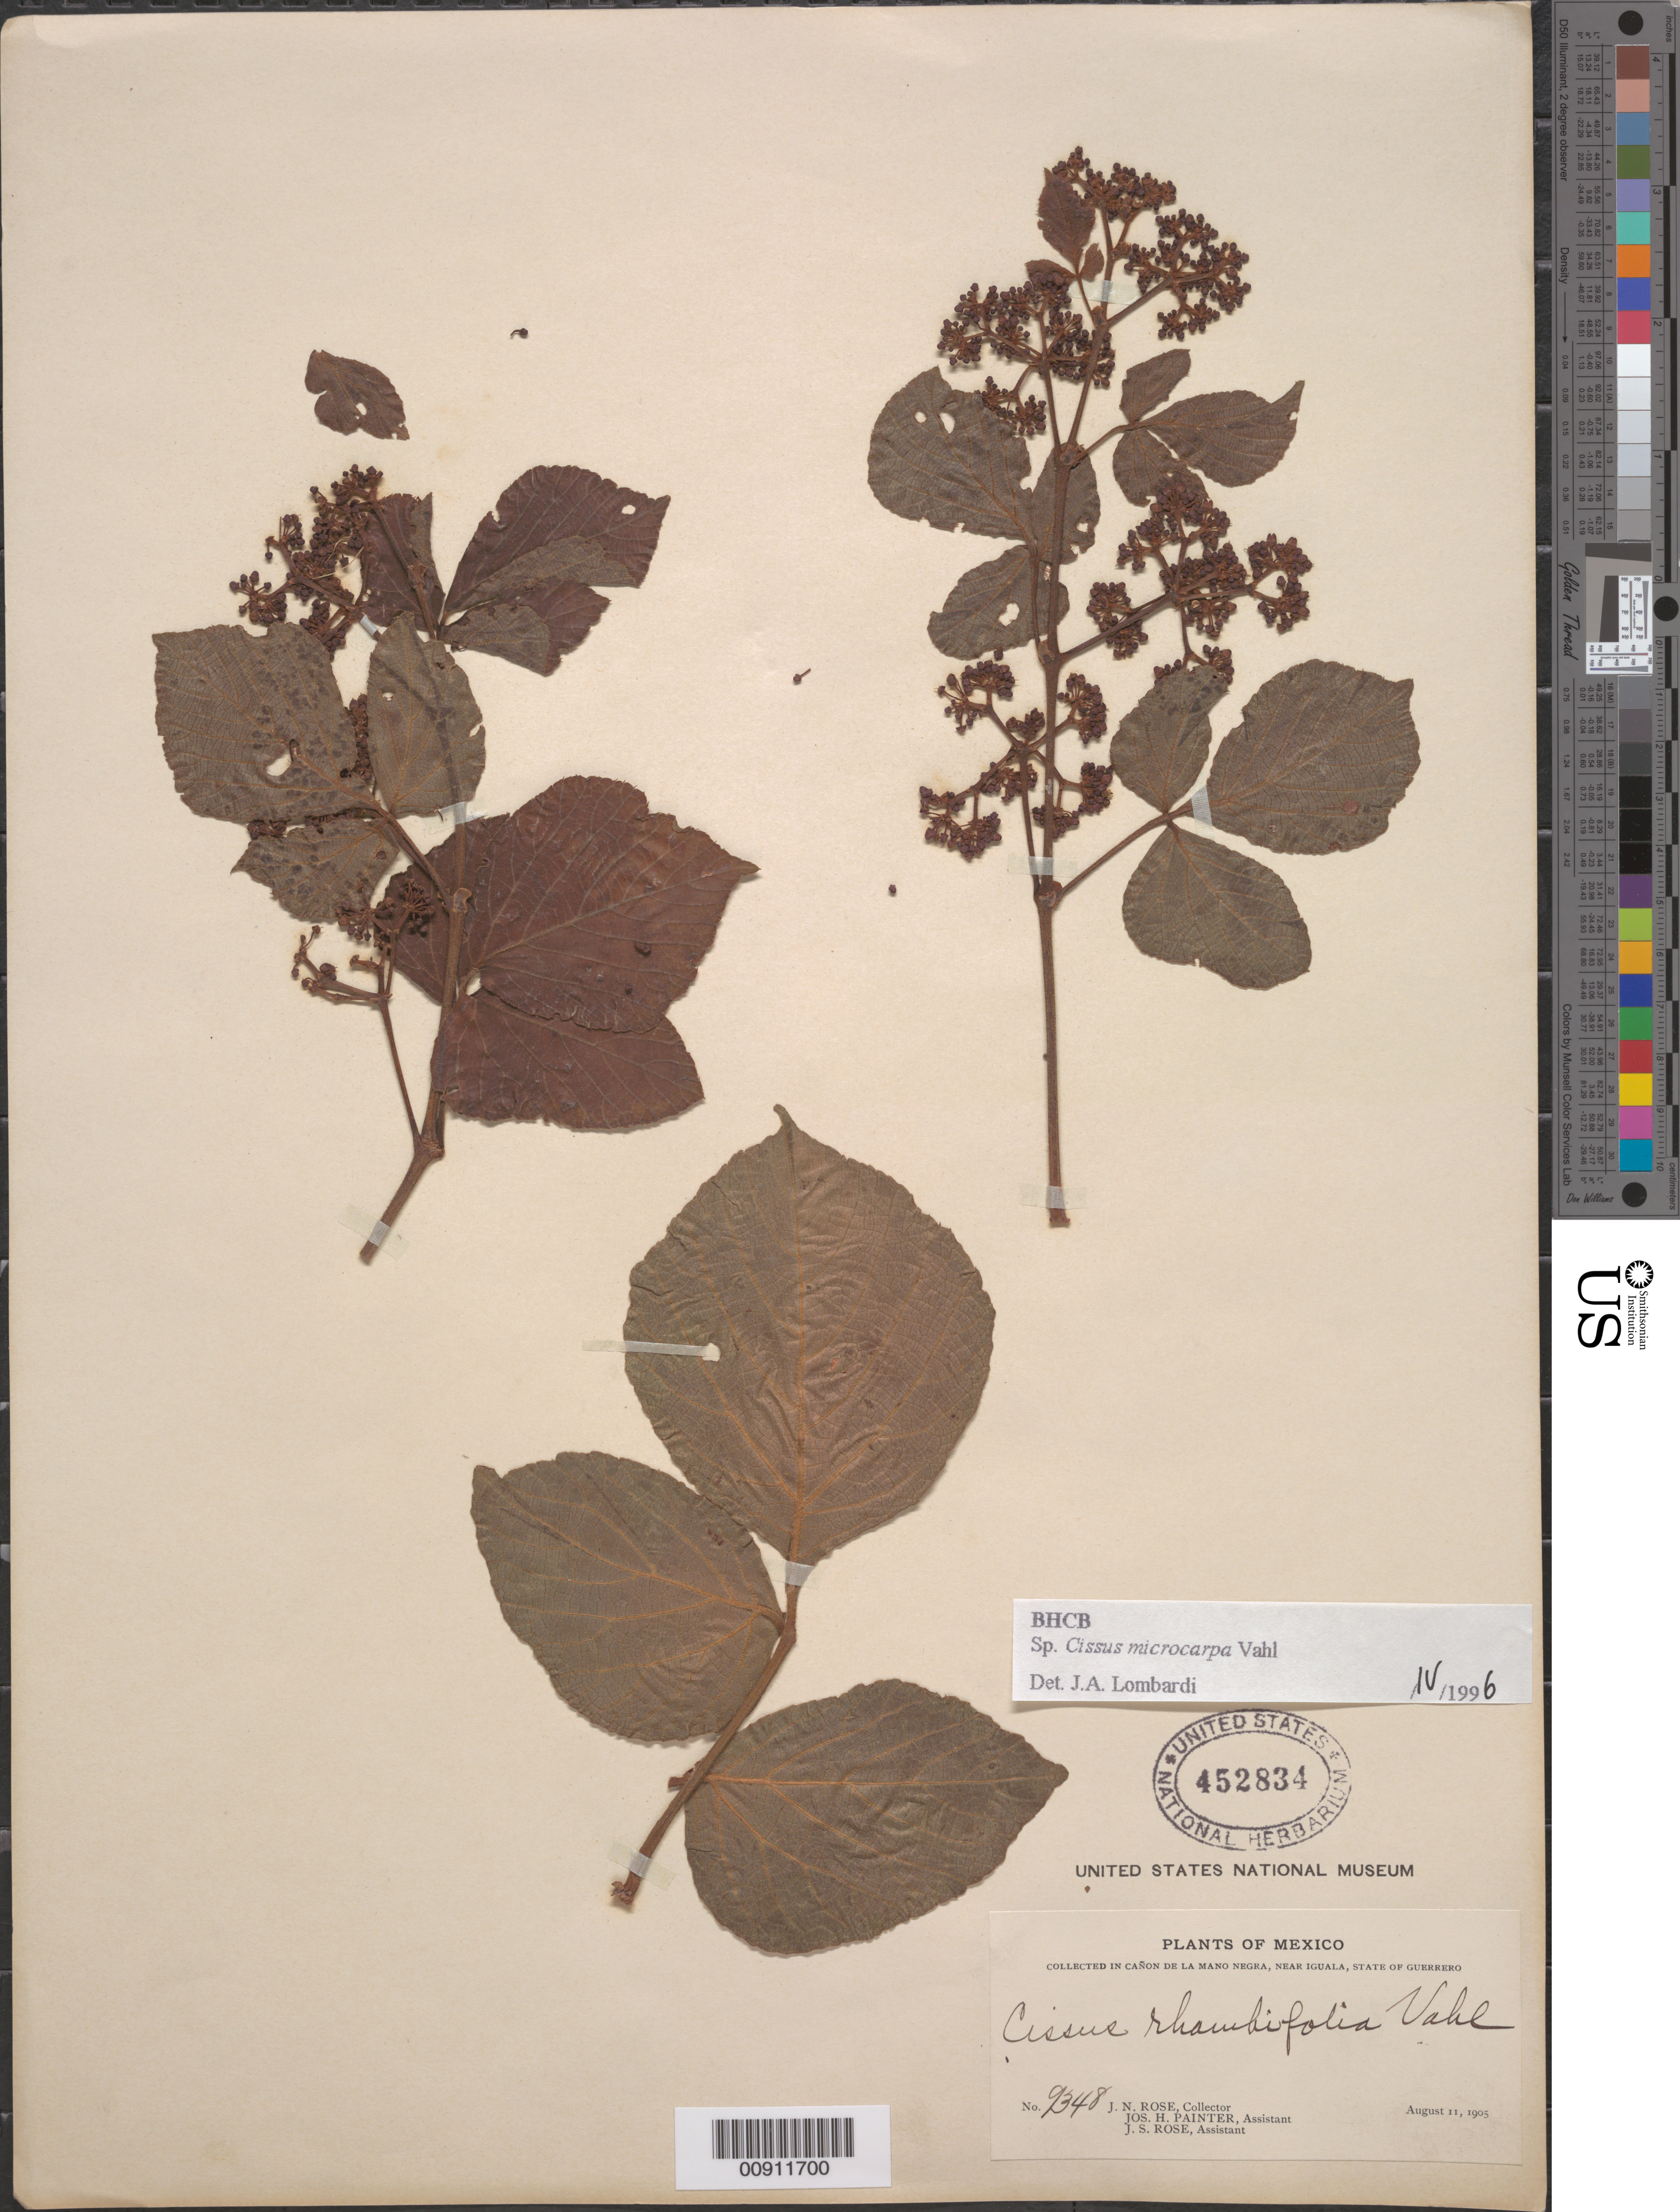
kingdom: Plantae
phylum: Tracheophyta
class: Magnoliopsida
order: Vitales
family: Vitaceae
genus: Cissus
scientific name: Cissus microcarpa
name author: Vahl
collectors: J. N. Rose, J. H. Painter & J. S. Rose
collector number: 9348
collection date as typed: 11 Aug 1905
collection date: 1905-08-11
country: Mexico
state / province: Guerrero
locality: In Cañon de la Mano Negra, Near Iguala, State of Guerrero.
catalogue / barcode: US 452834